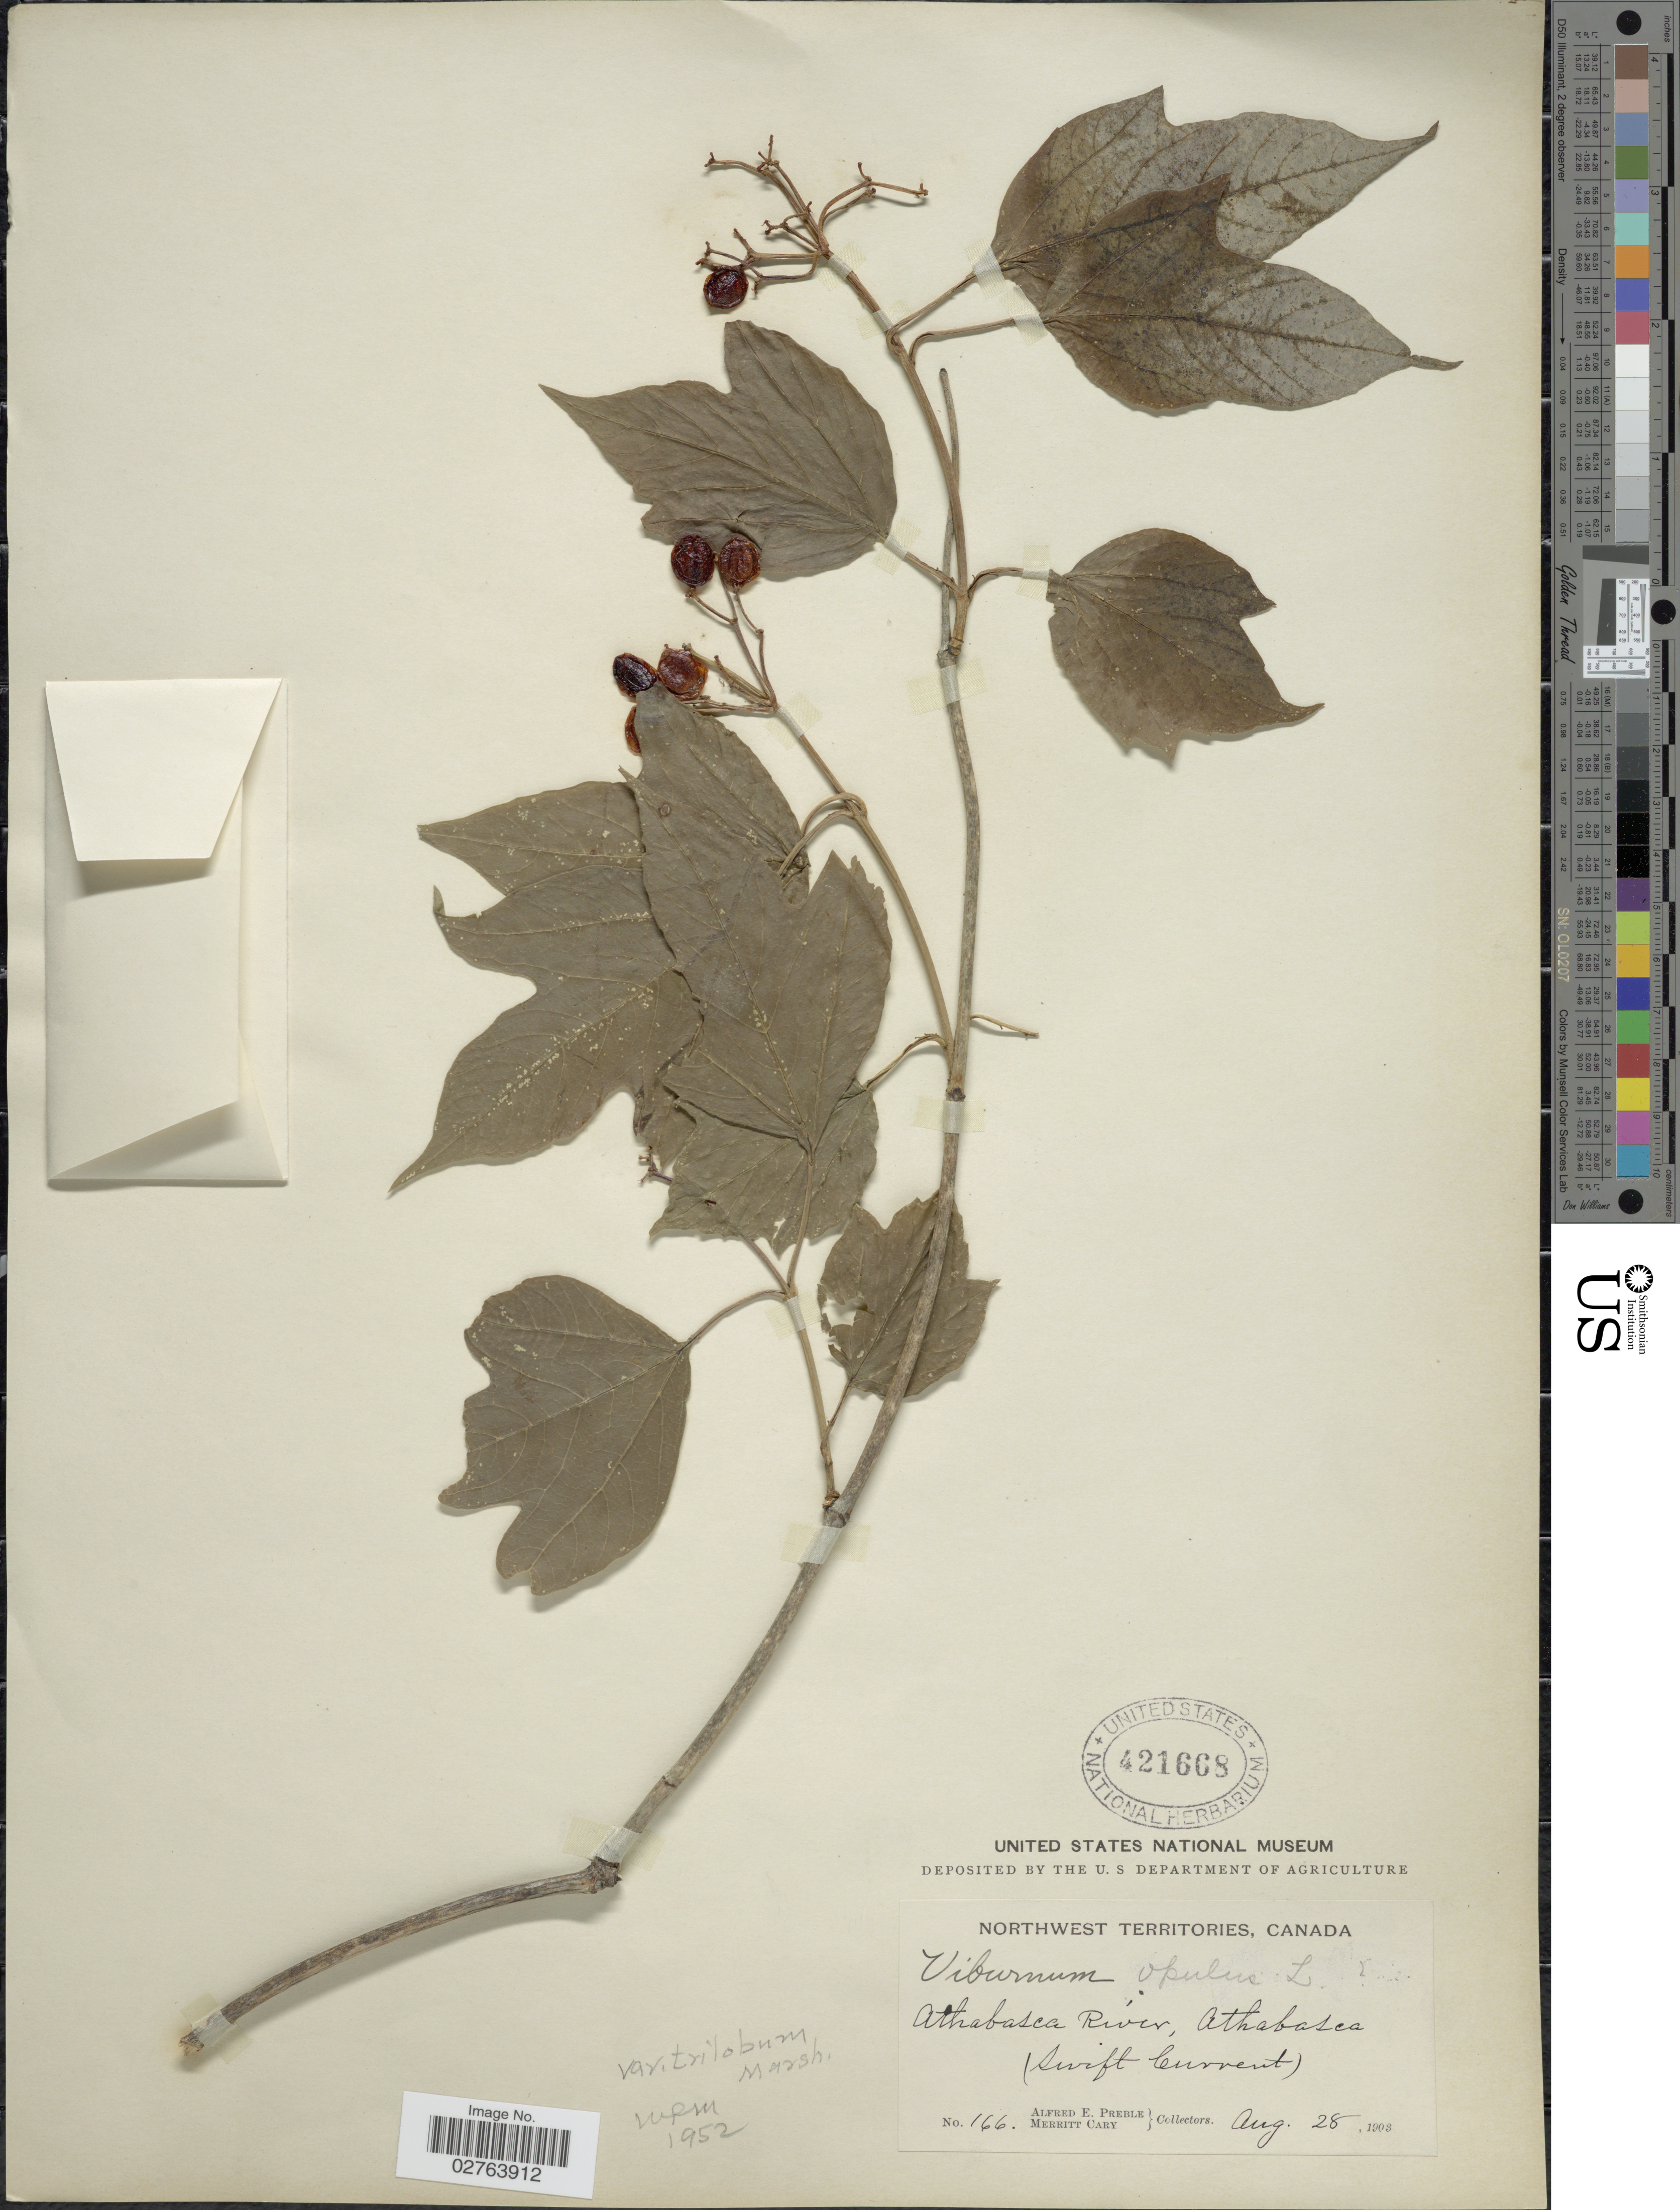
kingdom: Plantae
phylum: Tracheophyta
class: Magnoliopsida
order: Dipsacales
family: Viburnaceae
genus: Viburnum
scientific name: Viburnum opulus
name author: L.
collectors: A. Preble & M. Cary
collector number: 166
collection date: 1903-08-28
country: Canada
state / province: Northwest Territories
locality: Athabasca River, Athabasca (Swift Current)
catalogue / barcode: US 421668